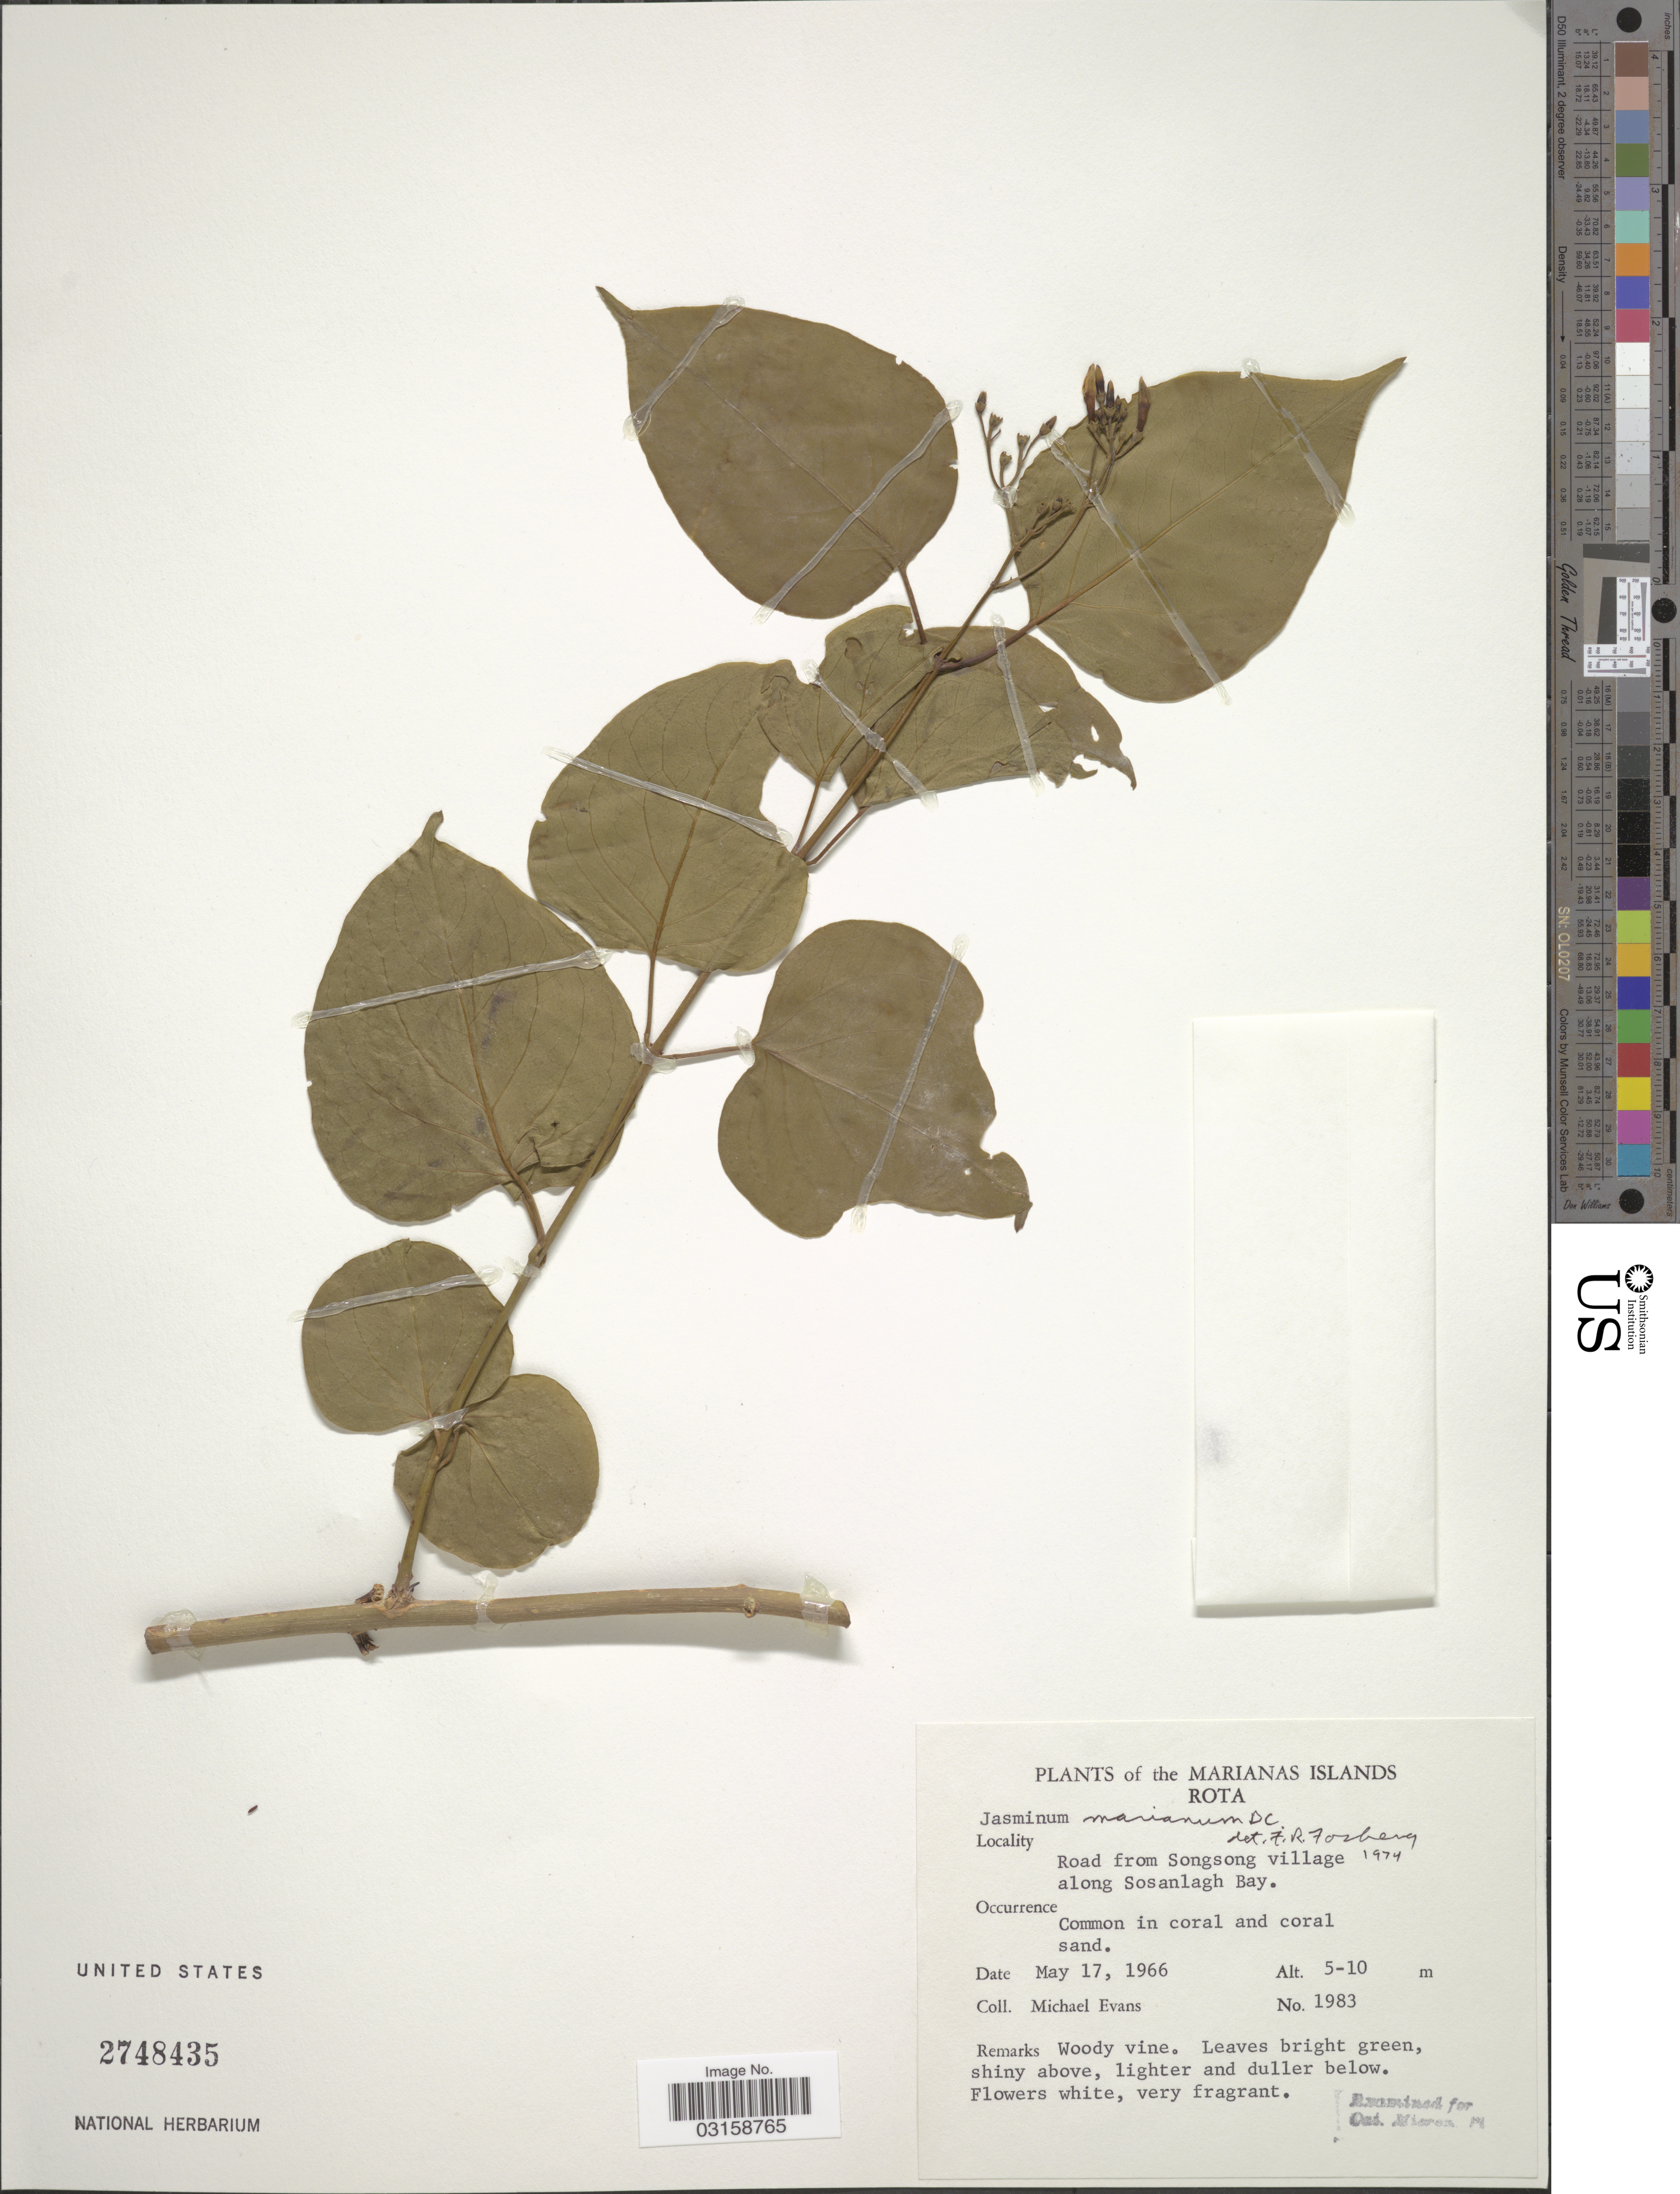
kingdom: Plantae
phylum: Tracheophyta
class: Magnoliopsida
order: Lamiales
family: Oleaceae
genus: Jasminum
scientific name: Jasminum marianum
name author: DC.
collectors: M. Evans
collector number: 1983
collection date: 1966-05-17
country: Northern Mariana Islands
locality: Marianas Islands. Rota. Road from Songsong village along Sosanlagh Bay.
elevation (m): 5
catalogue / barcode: US 2748435